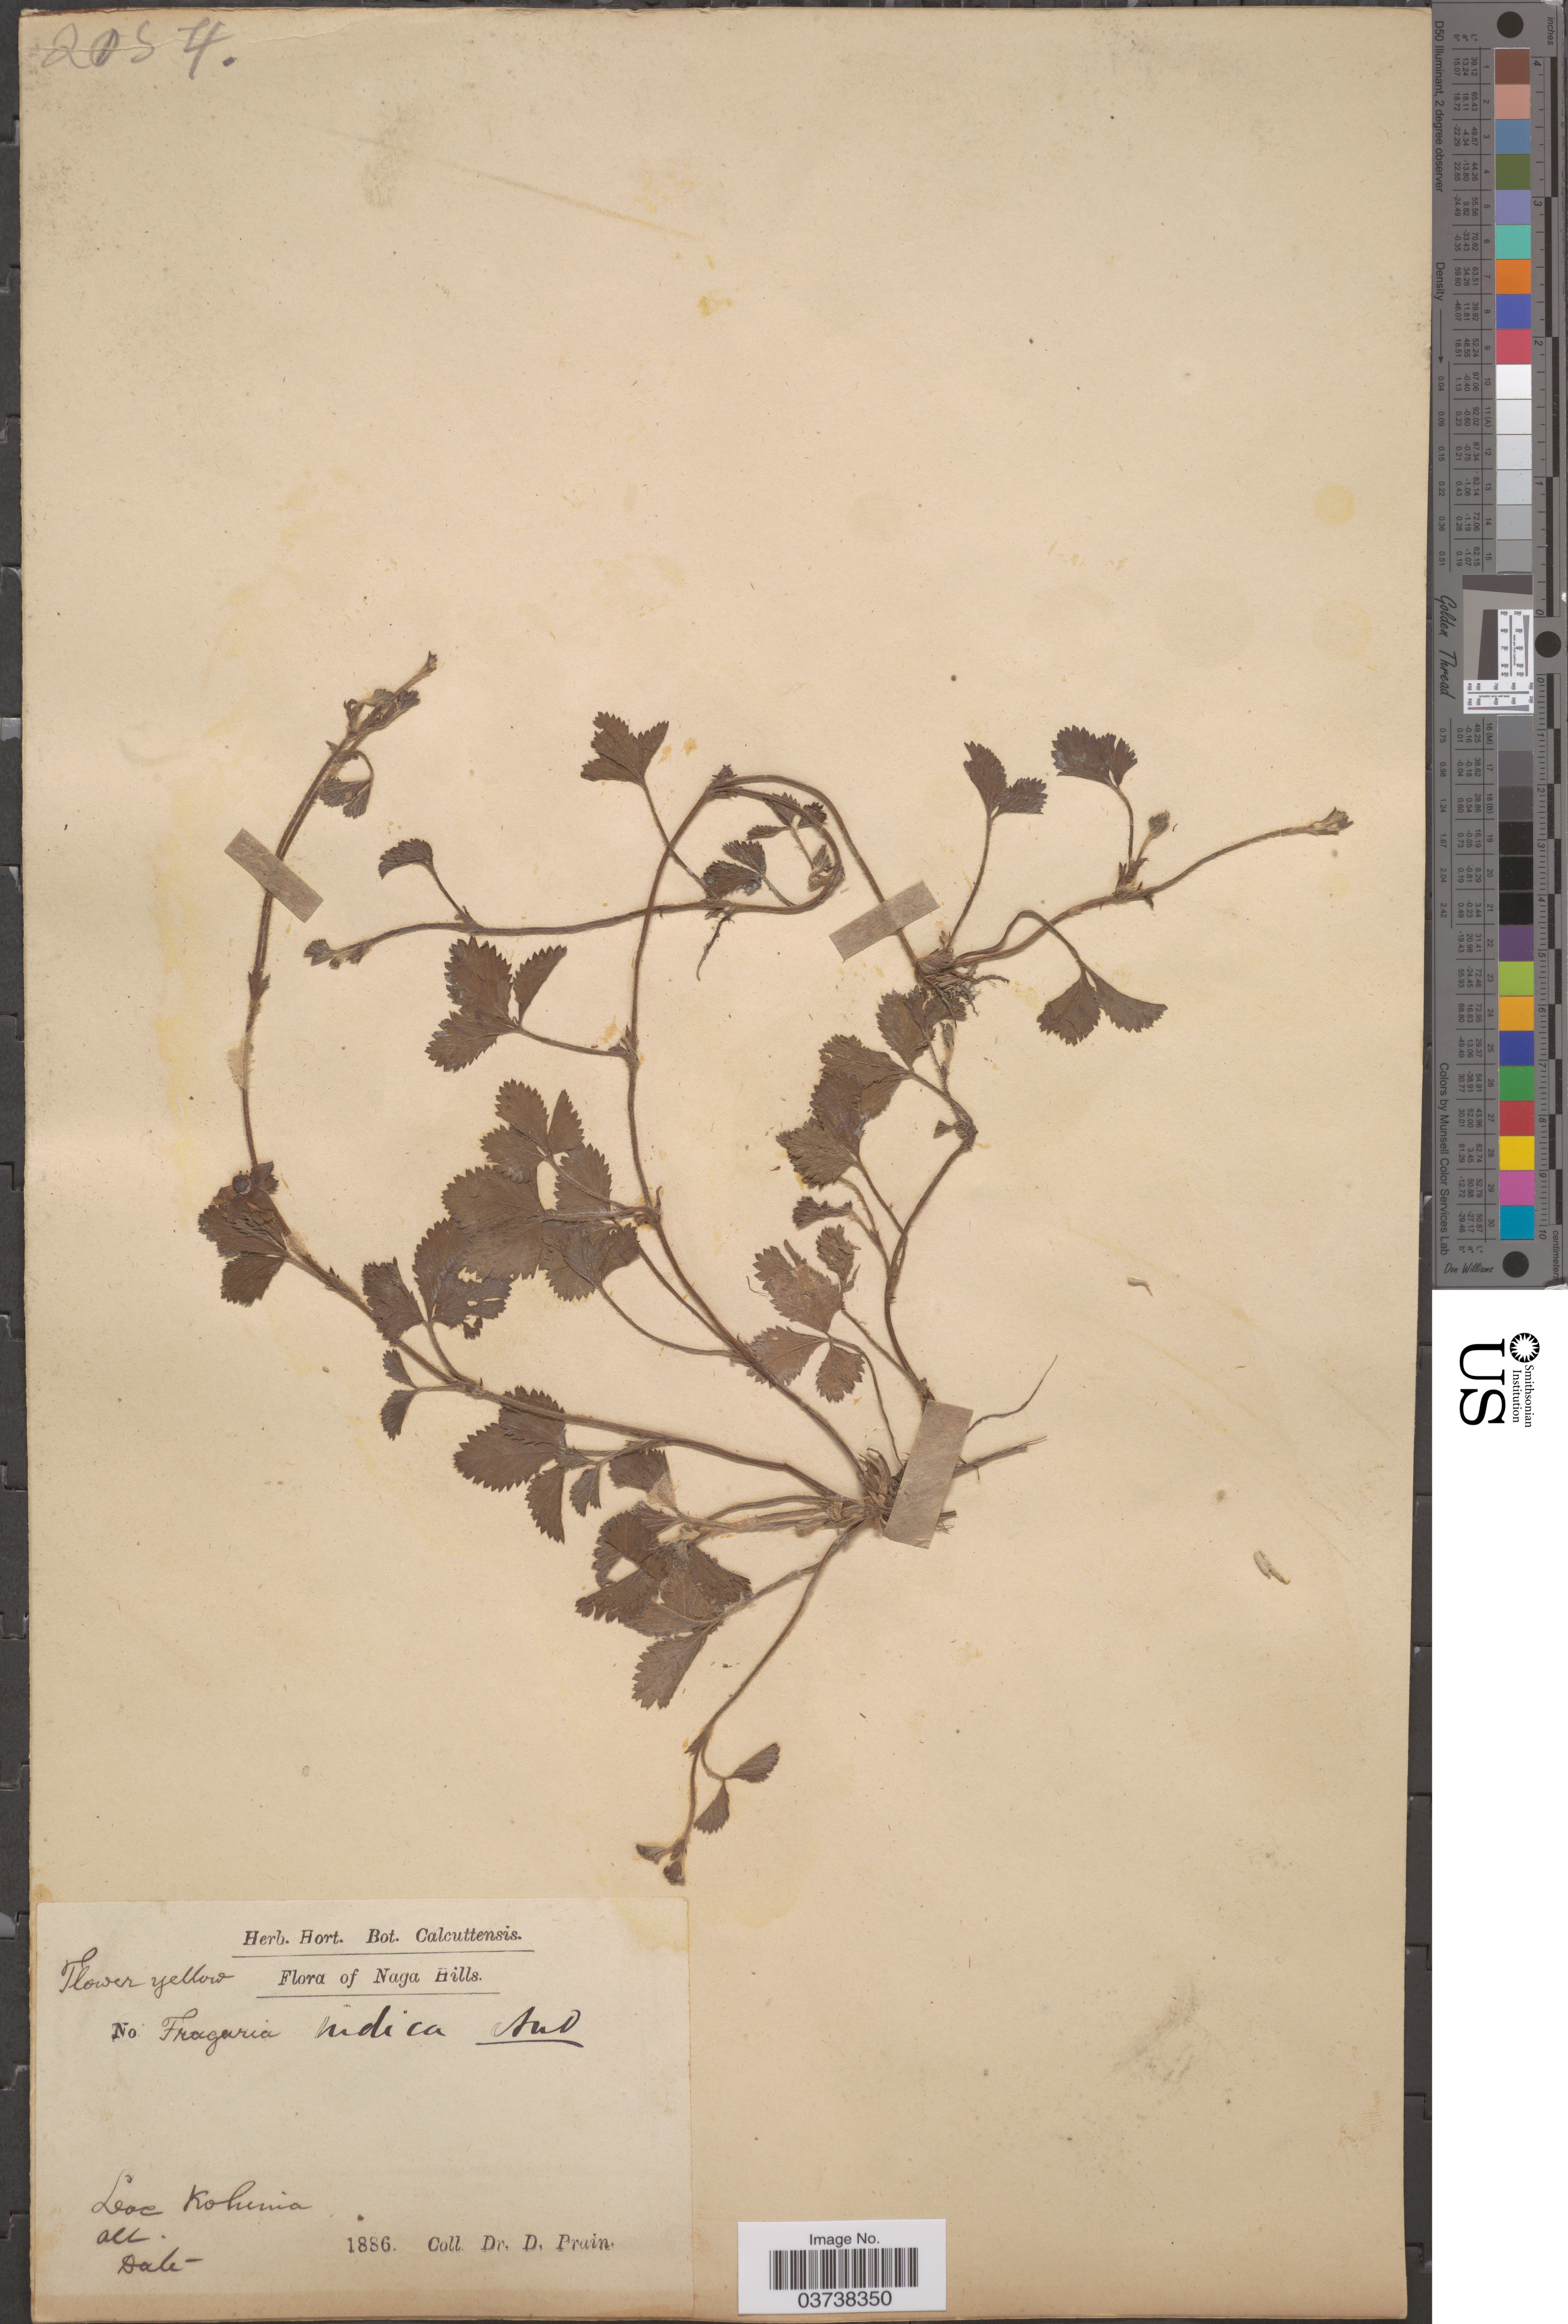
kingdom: Plantae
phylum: Tracheophyta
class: Magnoliopsida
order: Rosales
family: Rosaceae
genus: Potentilla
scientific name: Potentilla indica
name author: (Andrews) Th. Wolf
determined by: Strong, Mark T., (BOT), Smithsonian Institution - National Museum of Natural History (UNITED STATES)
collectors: D. Prain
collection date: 1886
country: India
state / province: Nagaland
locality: Naga Hills. Kohima.